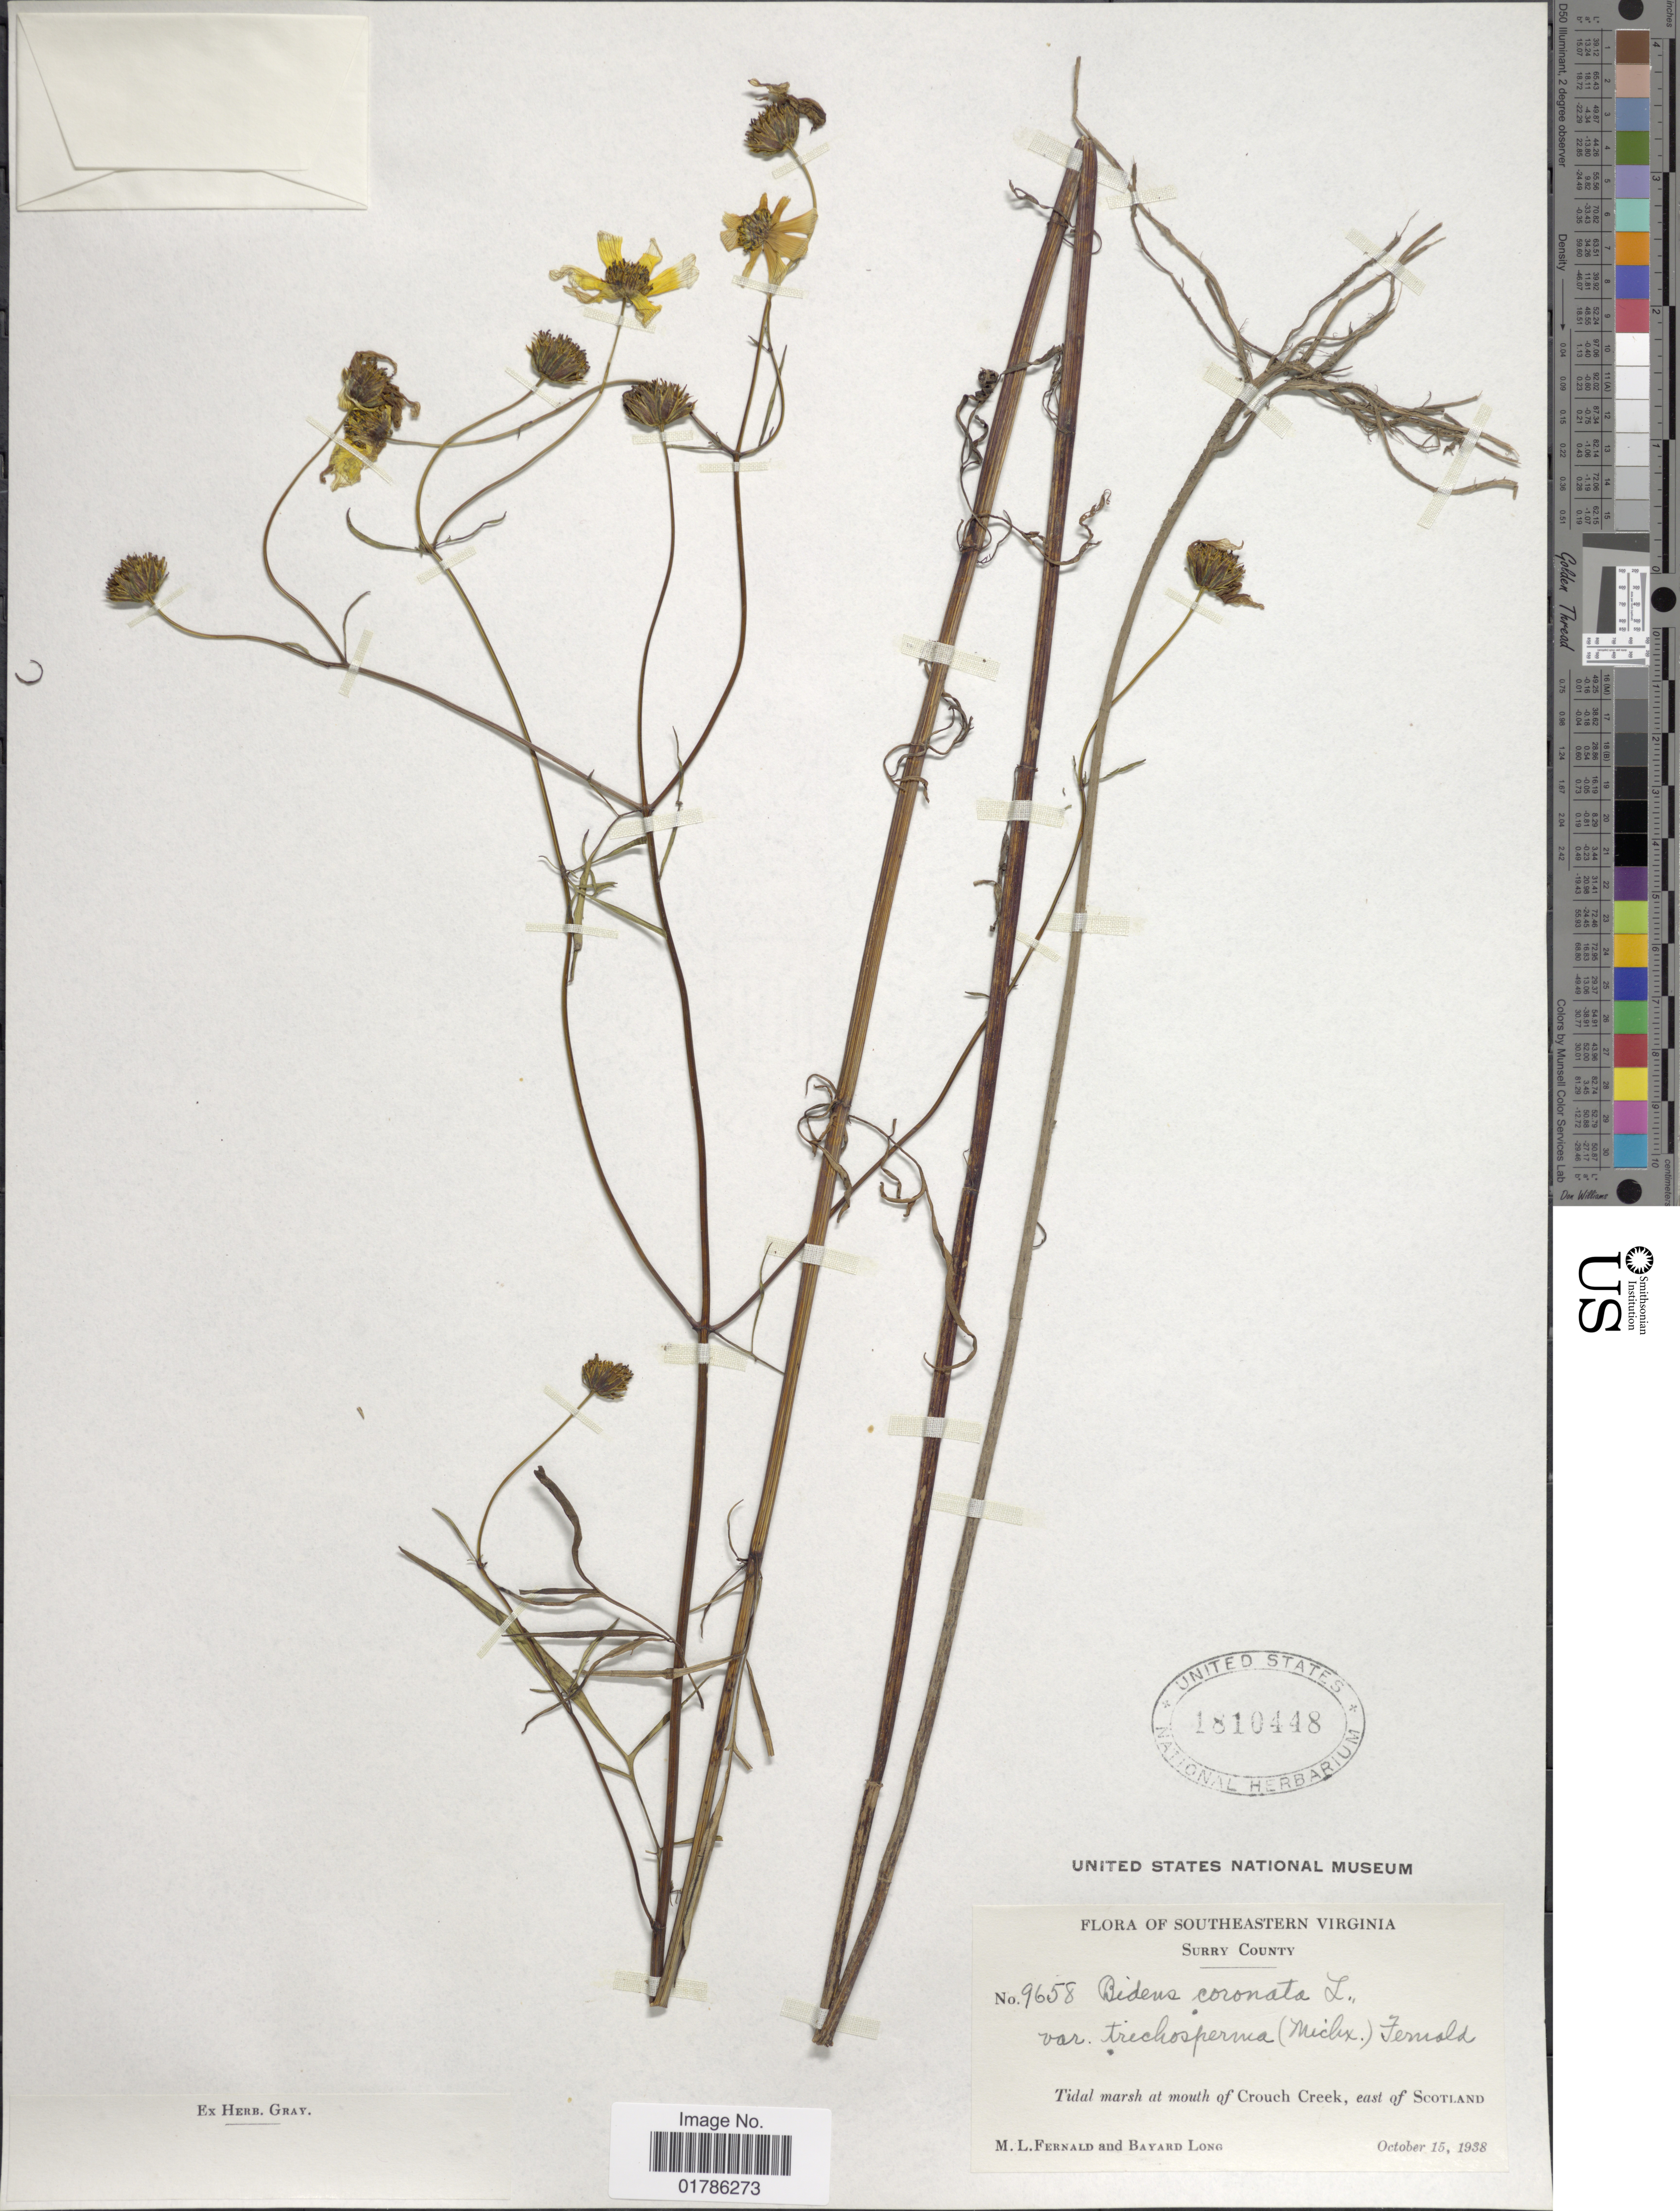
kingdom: Plantae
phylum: Tracheophyta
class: Magnoliopsida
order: Asterales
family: Asteraceae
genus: Bidens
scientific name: Bidens coronata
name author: (L.) Britton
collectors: M. L. Fernald & B. Long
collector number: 9658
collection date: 1938-10-15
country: United States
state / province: Virginia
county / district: Surry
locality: Southeastern Virginia, Surry County, Tidal marsh at mouth of Crouch Creek, east of Scotland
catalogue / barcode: US 1810448